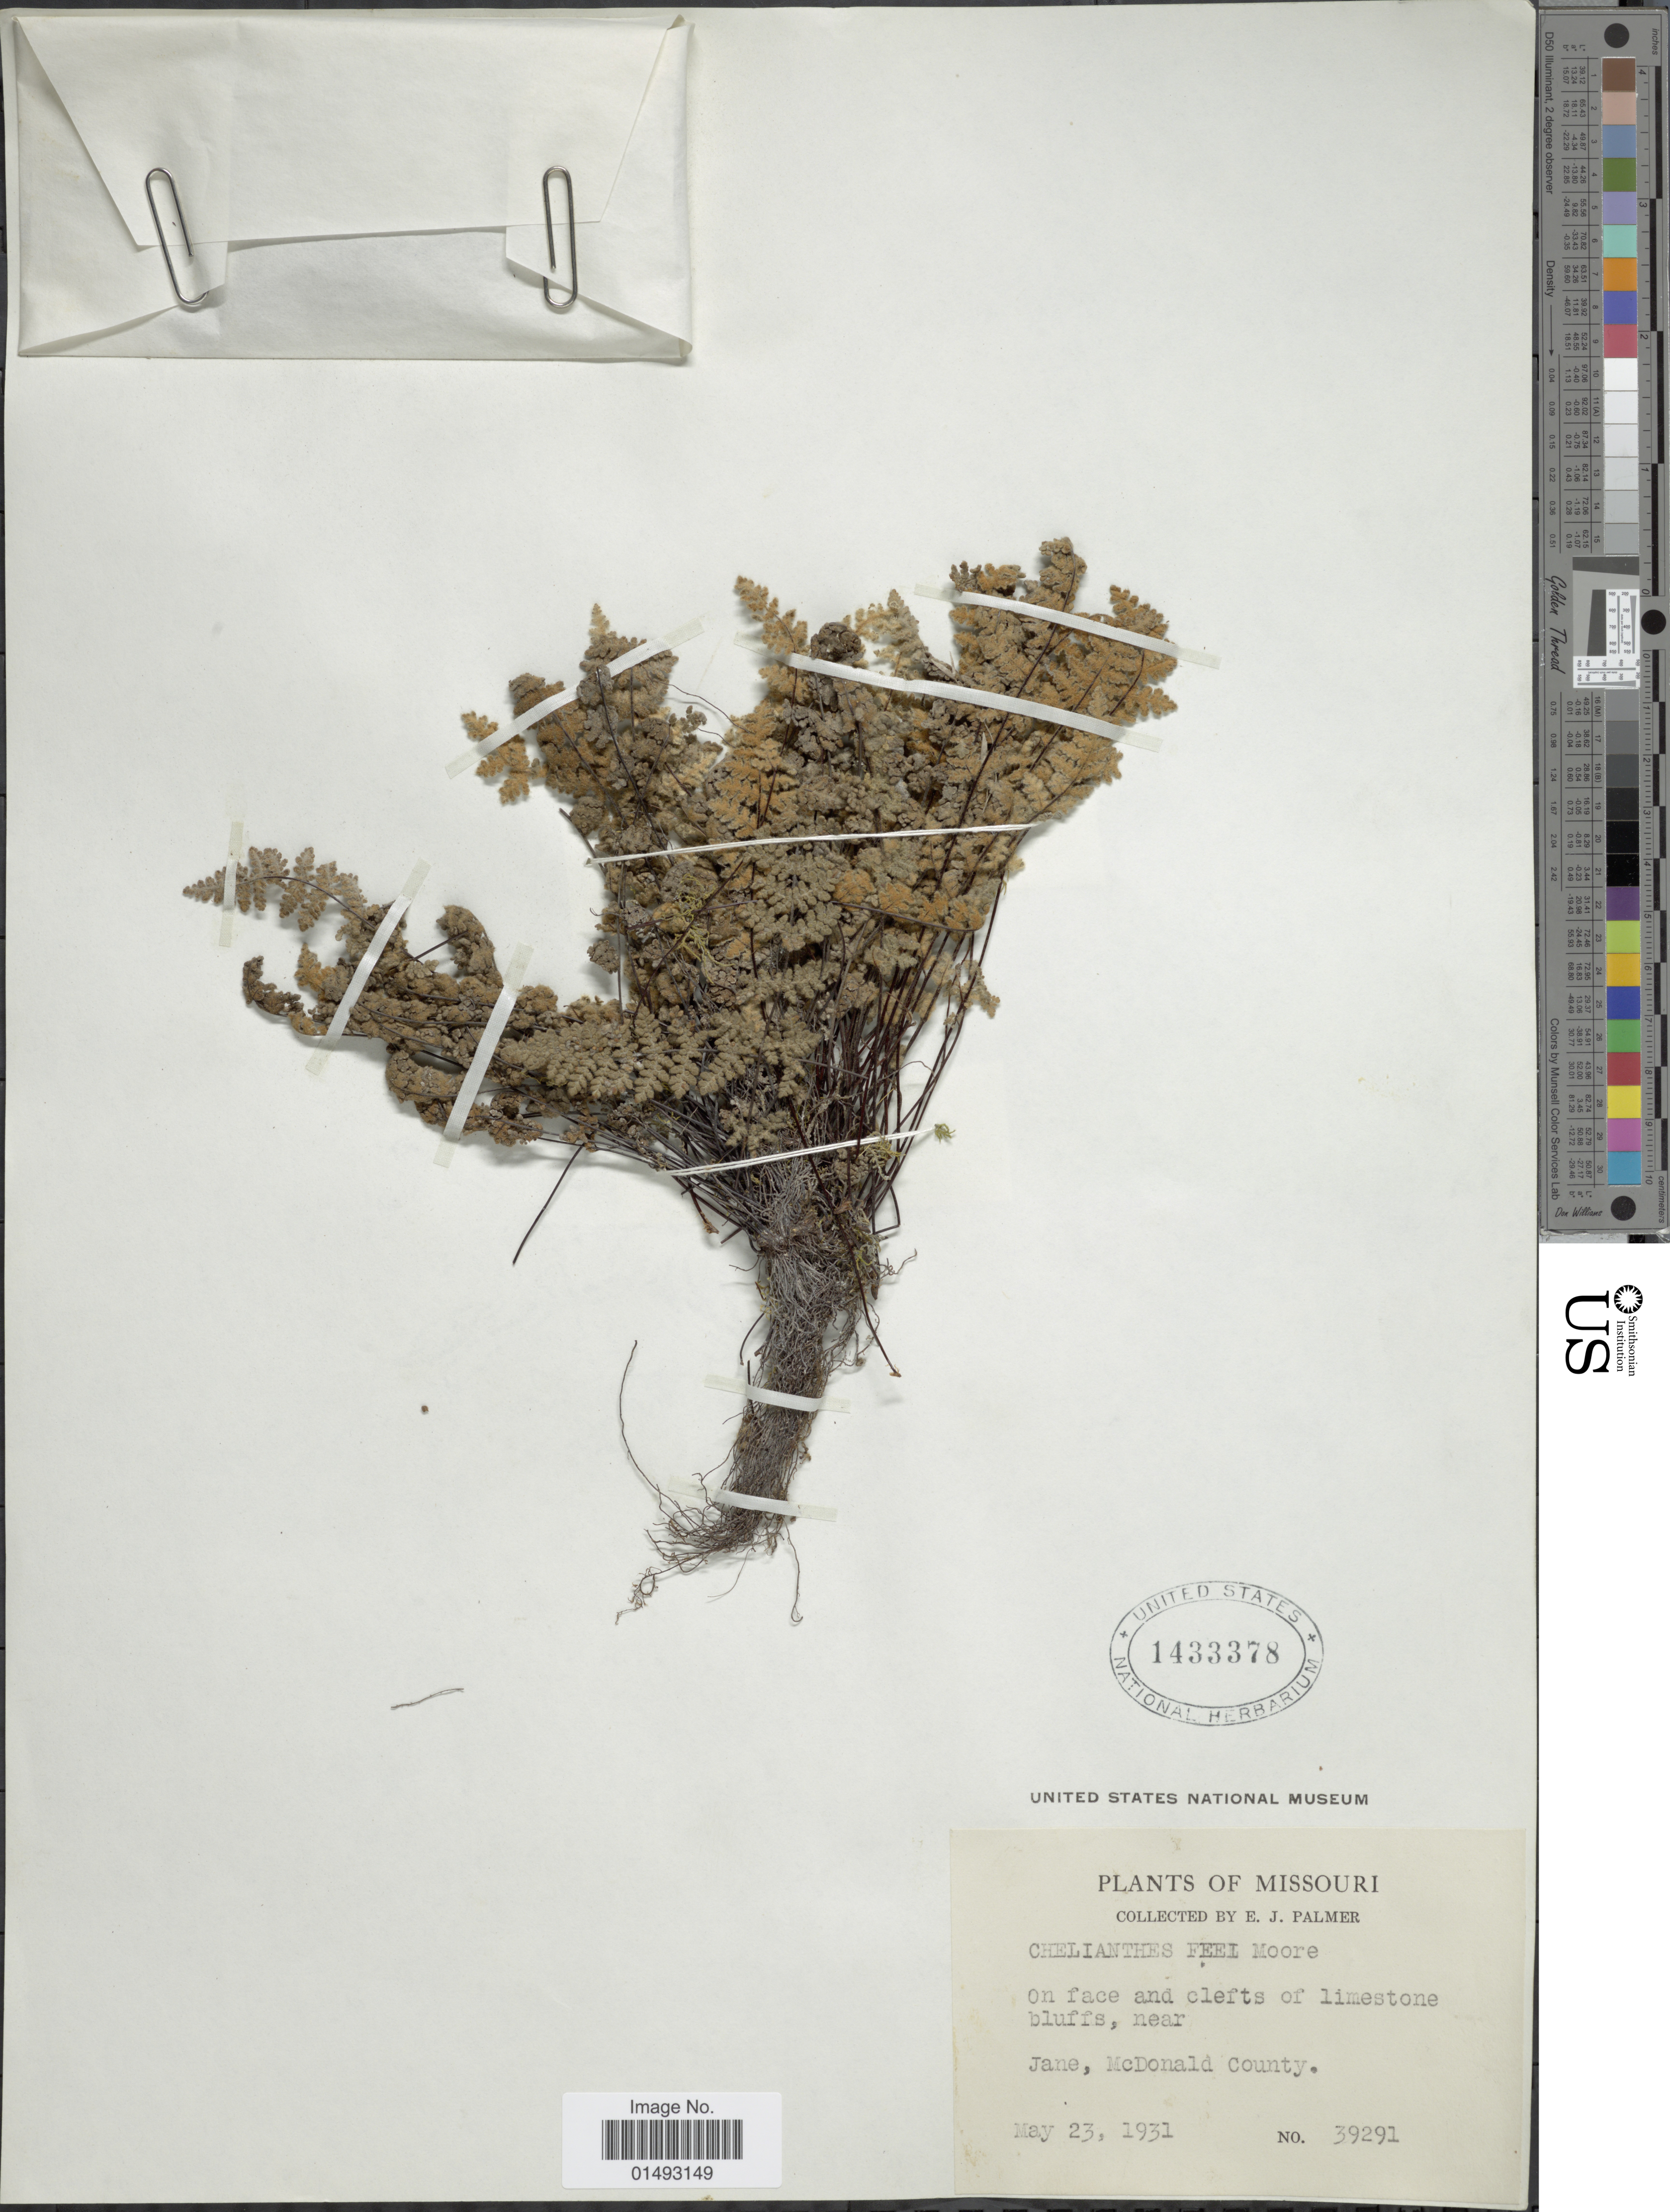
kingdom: Plantae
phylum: Tracheophyta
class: Polypodiopsida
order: Polypodiales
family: Pteridaceae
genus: Myriopteris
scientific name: Myriopteris gracilis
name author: Fée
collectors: E. J. Palmer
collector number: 39291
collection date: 1931-05-23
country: United States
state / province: Missouri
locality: On face and clefts of limestone bluffs, near Jane, McDonald County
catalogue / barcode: US 1433378